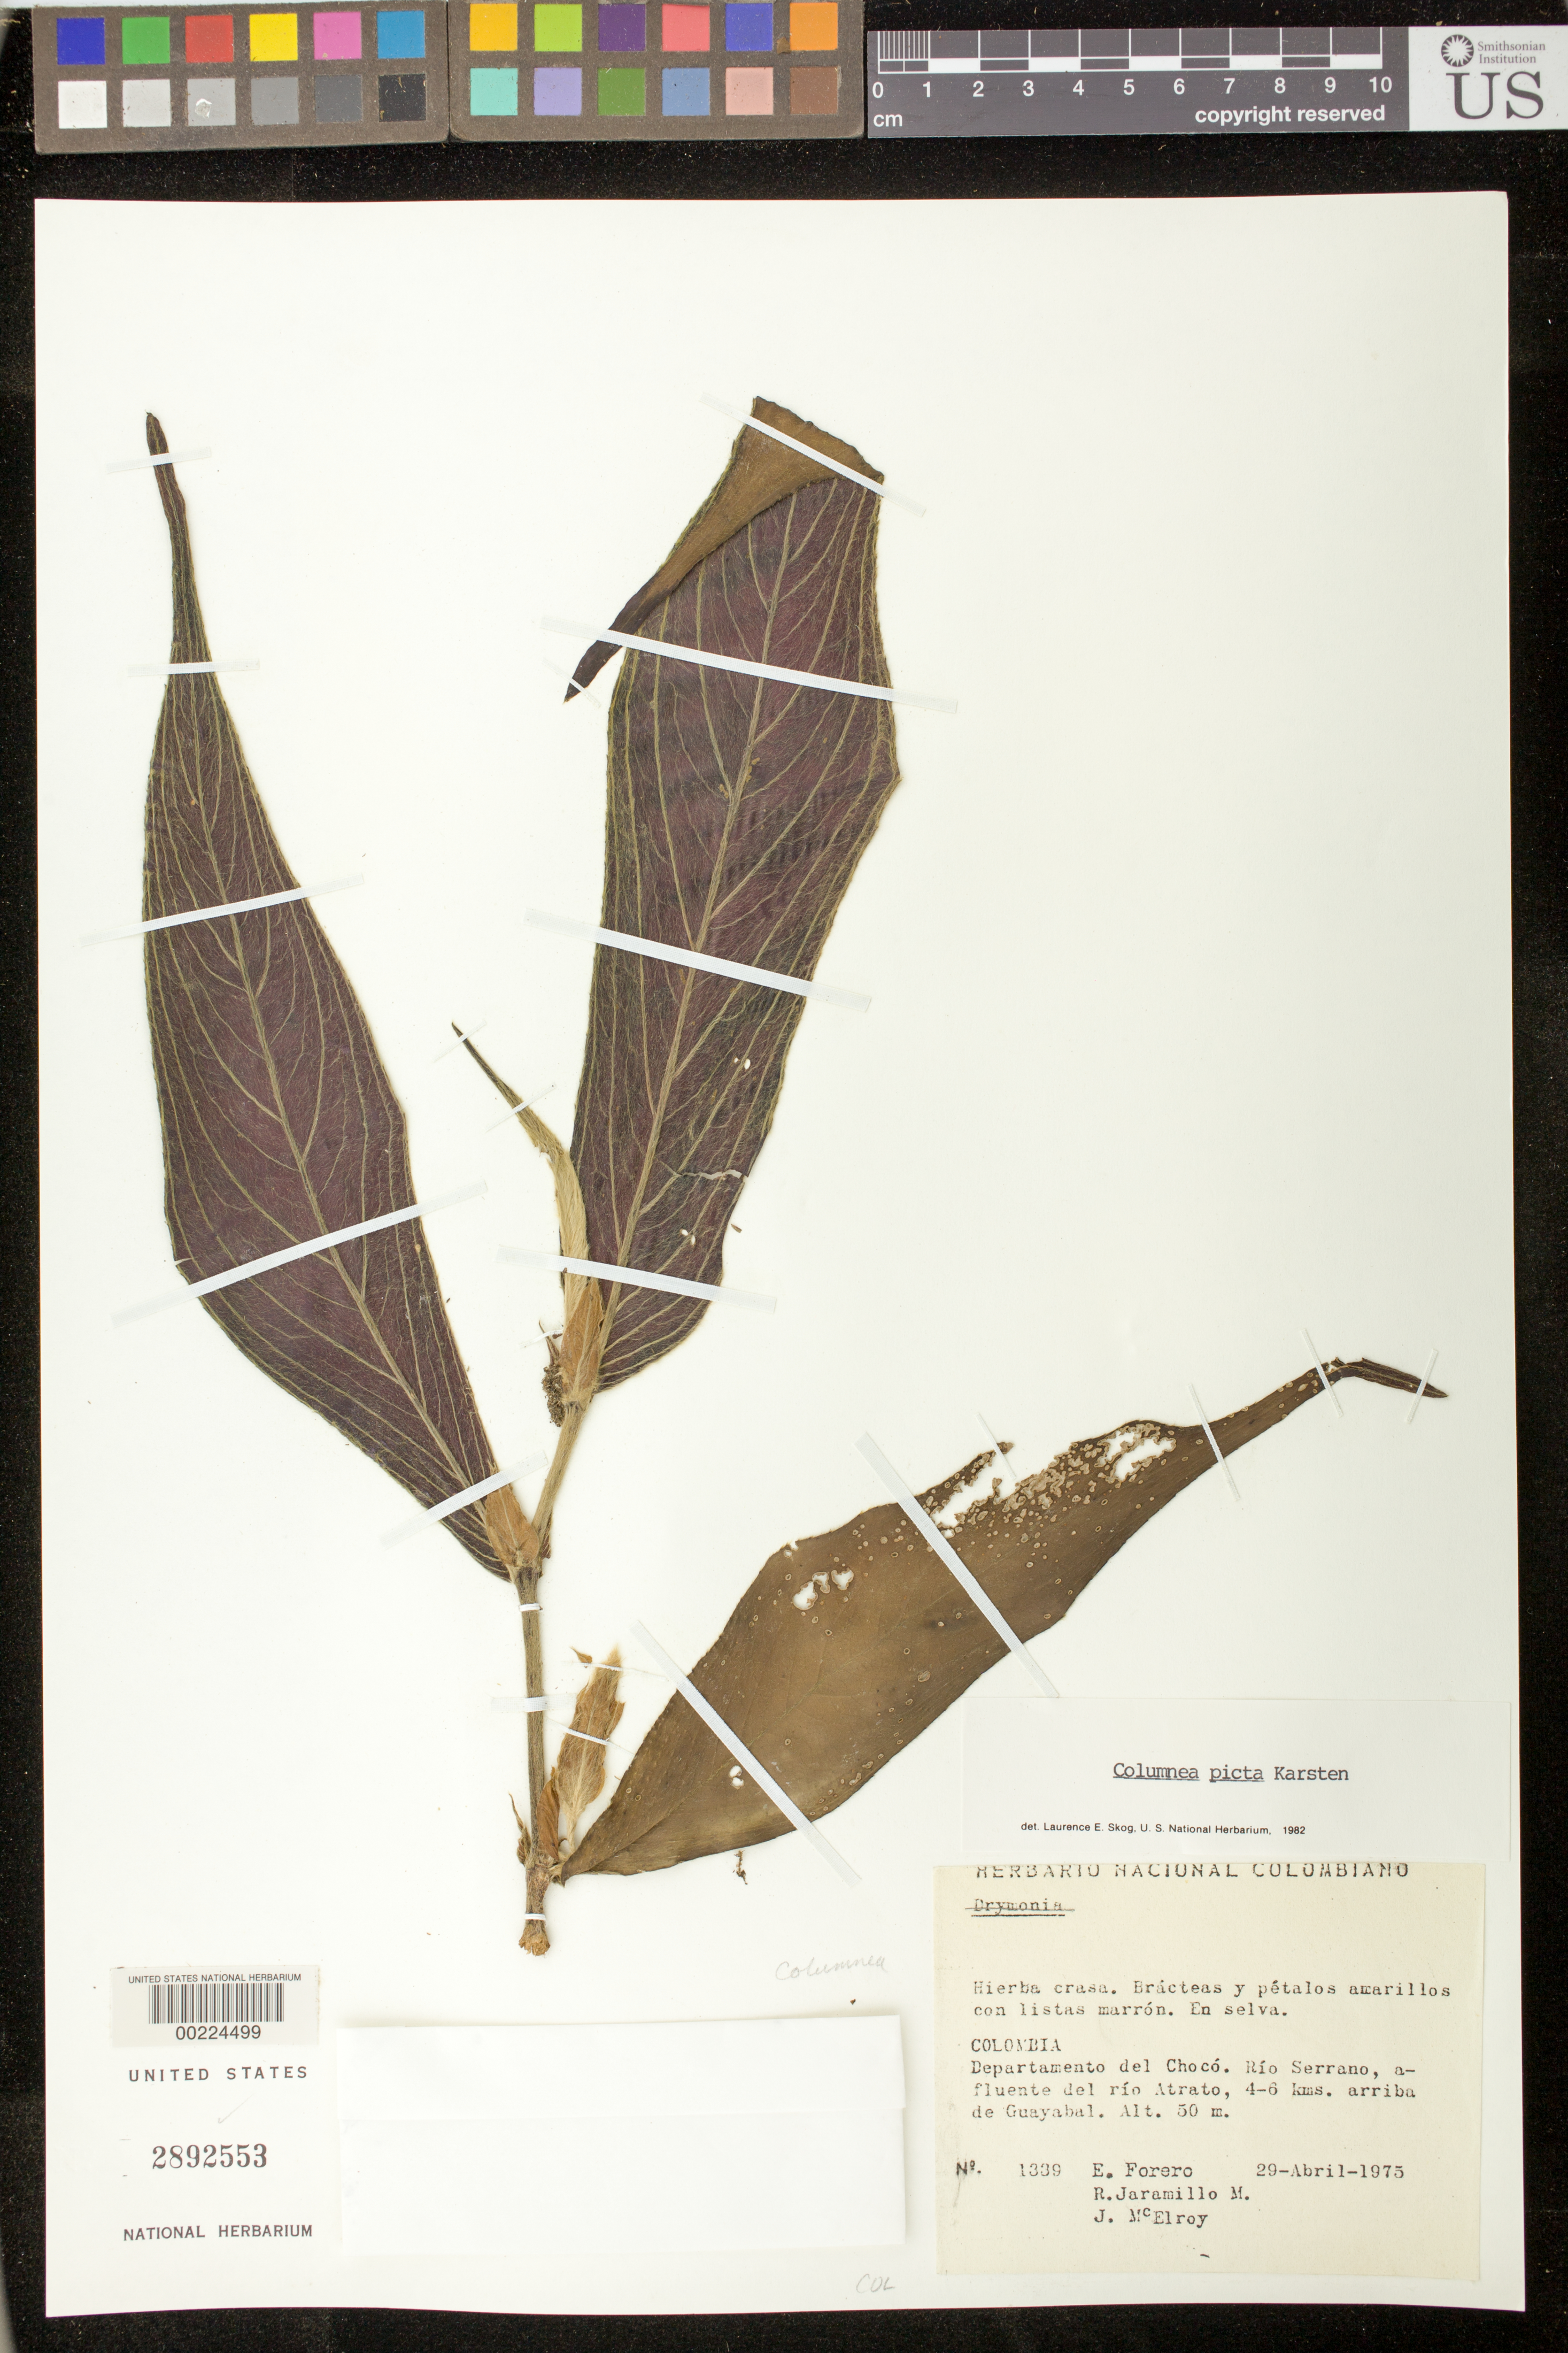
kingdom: Plantae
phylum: Tracheophyta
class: Magnoliopsida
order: Lamiales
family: Gesneriaceae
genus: Columnea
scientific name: Columnea karsteniana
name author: Singh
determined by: Skog, Laurence E.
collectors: E. Forero, R. Jaramillo M. & J. B. McElroy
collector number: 1339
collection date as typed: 29 Apr 1975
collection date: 1975-04-29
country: Colombia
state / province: Chocó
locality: Rio Serrano, tributary of Rio Atrato, 4-6 km above Guayabal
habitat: In forest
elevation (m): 50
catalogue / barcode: US 2892553